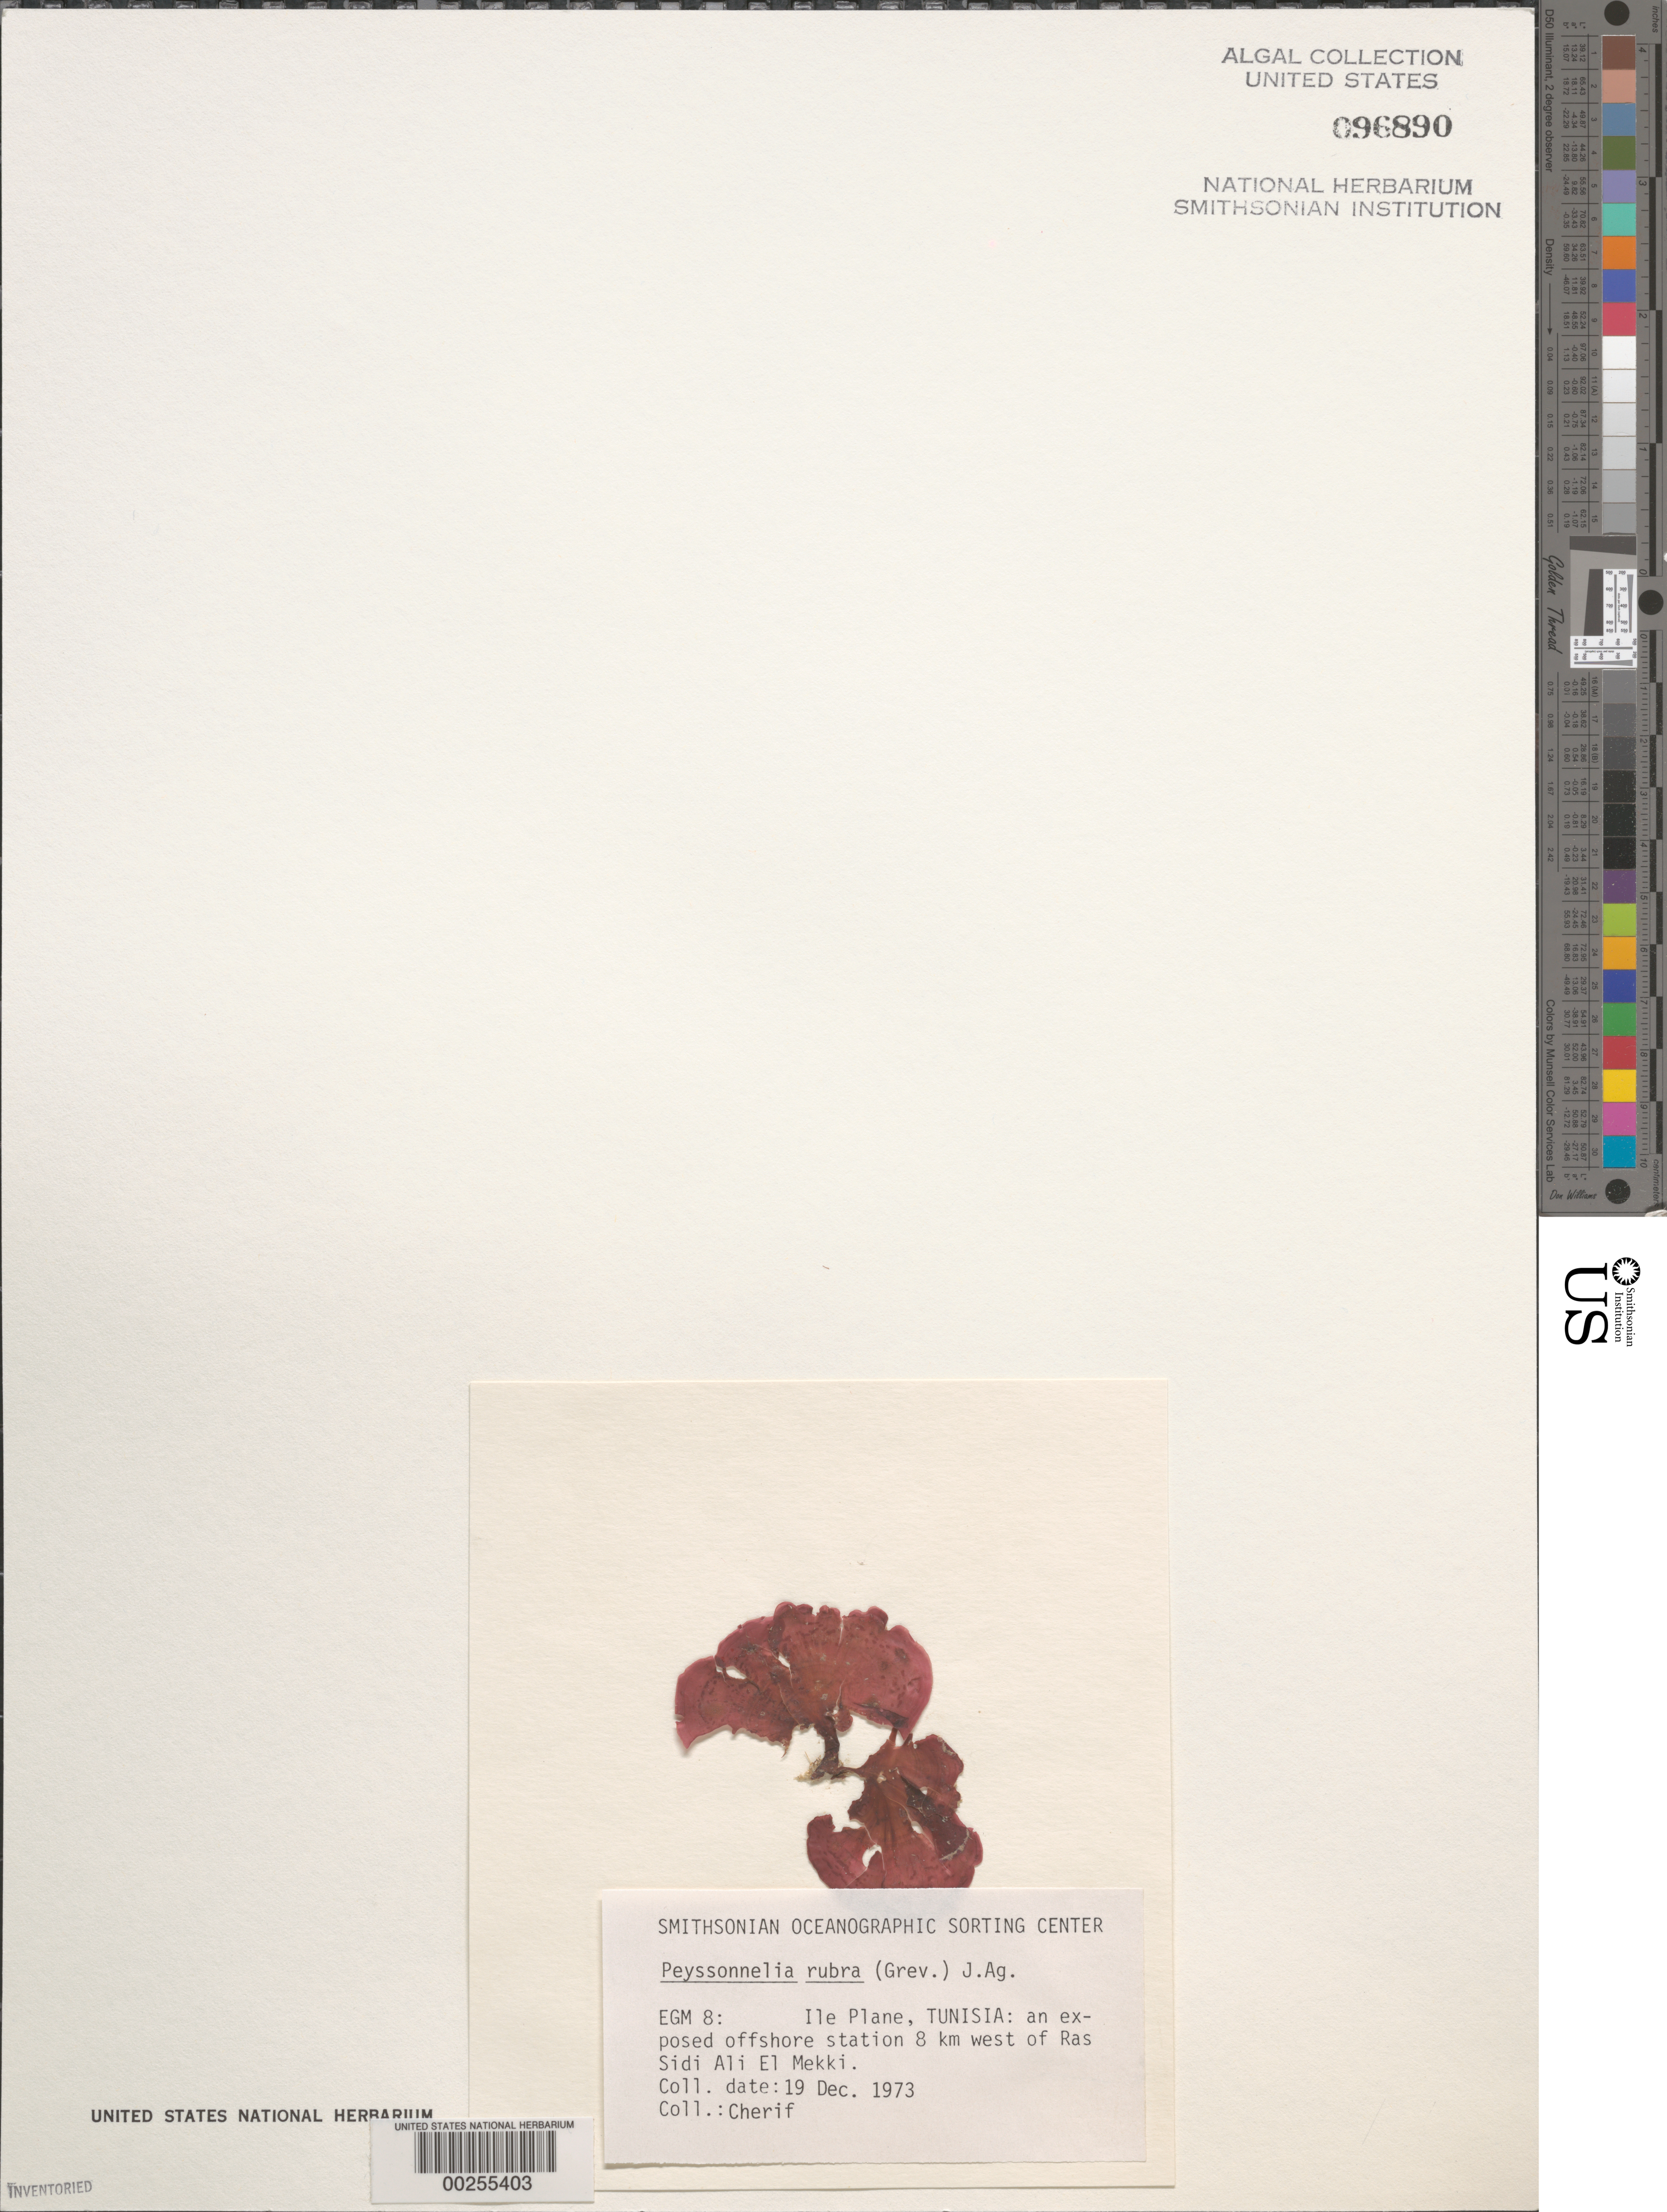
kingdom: Plantae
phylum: Rhodophyta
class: Florideophyceae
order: Peyssonneliales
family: Peyssonneliaceae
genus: Peyssonnelia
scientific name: Peyssonnelia rubra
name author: (Grev.) J. Agardh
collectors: -. Cherif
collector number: EGM 8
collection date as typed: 19 Dec 1973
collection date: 1973-12-19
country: Tunisia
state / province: Tunis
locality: Lie plane, eight km west of ras sidi ali el mekki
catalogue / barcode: US 96890